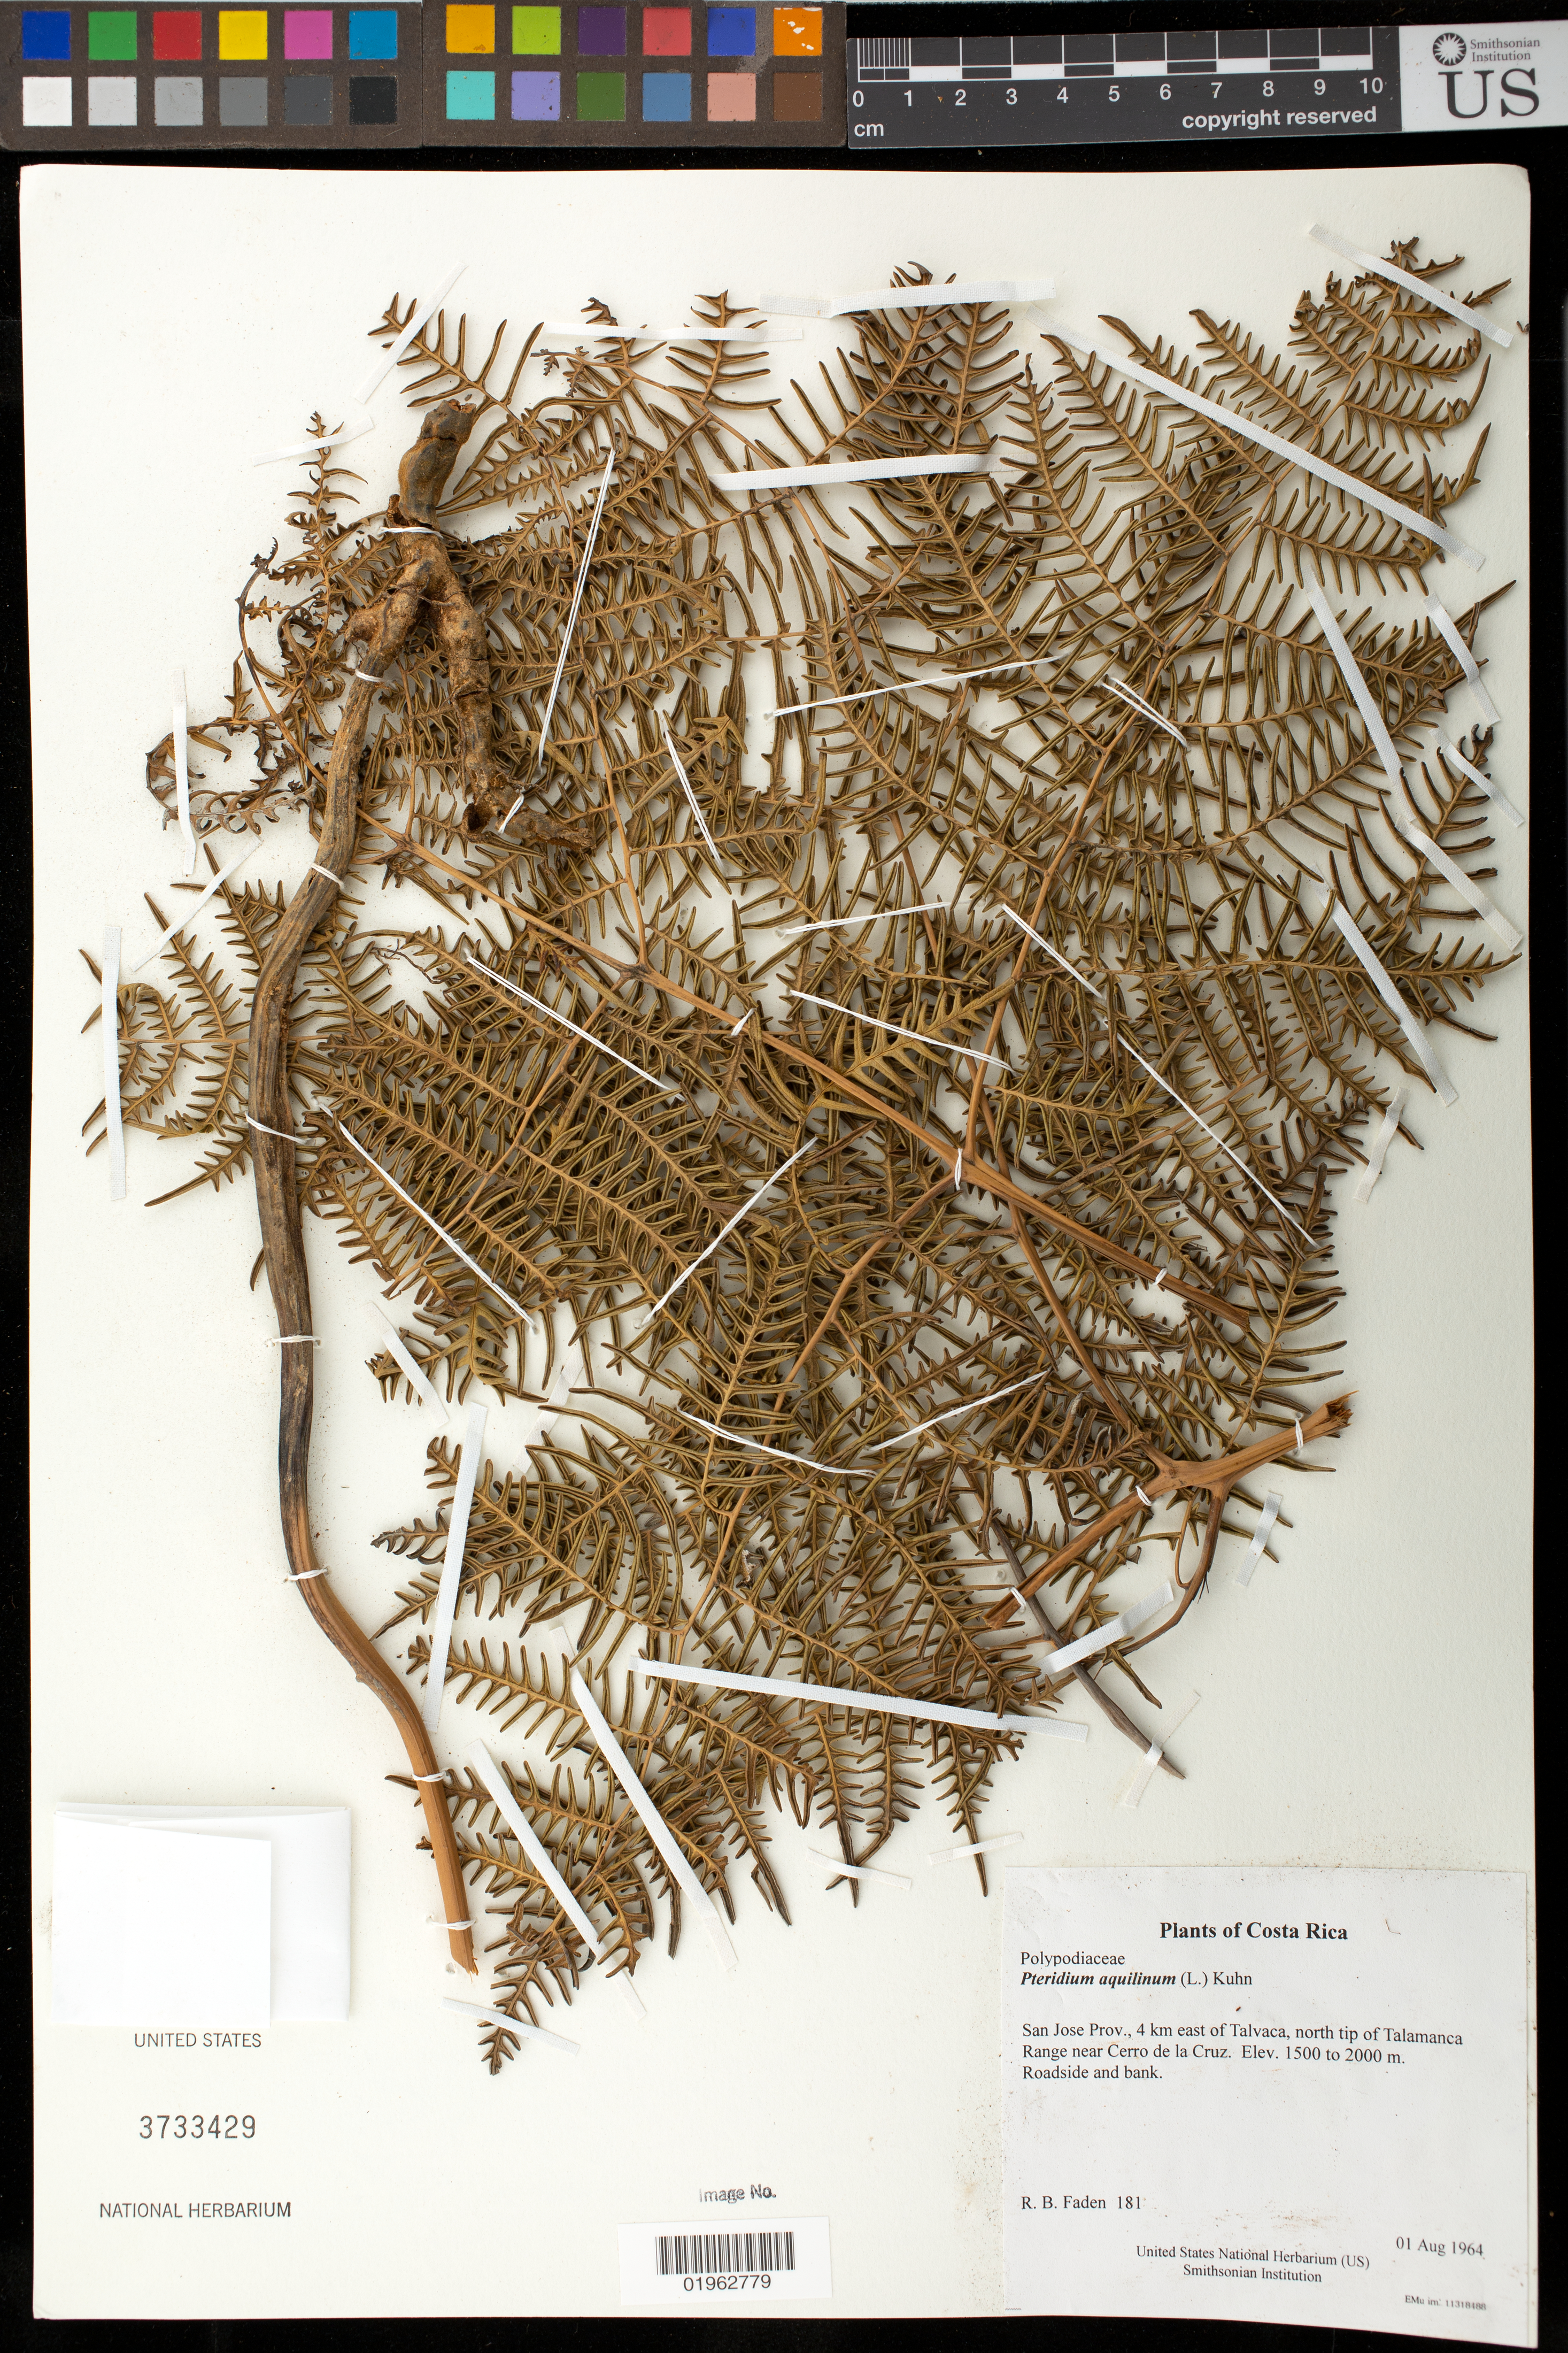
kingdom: Plantae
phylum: Tracheophyta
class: Polypodiopsida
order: Polypodiales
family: Dennstaedtiaceae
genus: Pteridium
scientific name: Pteridium aquilinum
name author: (L.) Kuhn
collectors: R. B. Faden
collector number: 181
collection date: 1964-08-01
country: Costa Rica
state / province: San Jose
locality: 4 km east of Talvaca, north tip of Talamanca Range near Cerro de la Cruz.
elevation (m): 1500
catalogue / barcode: US 3733429